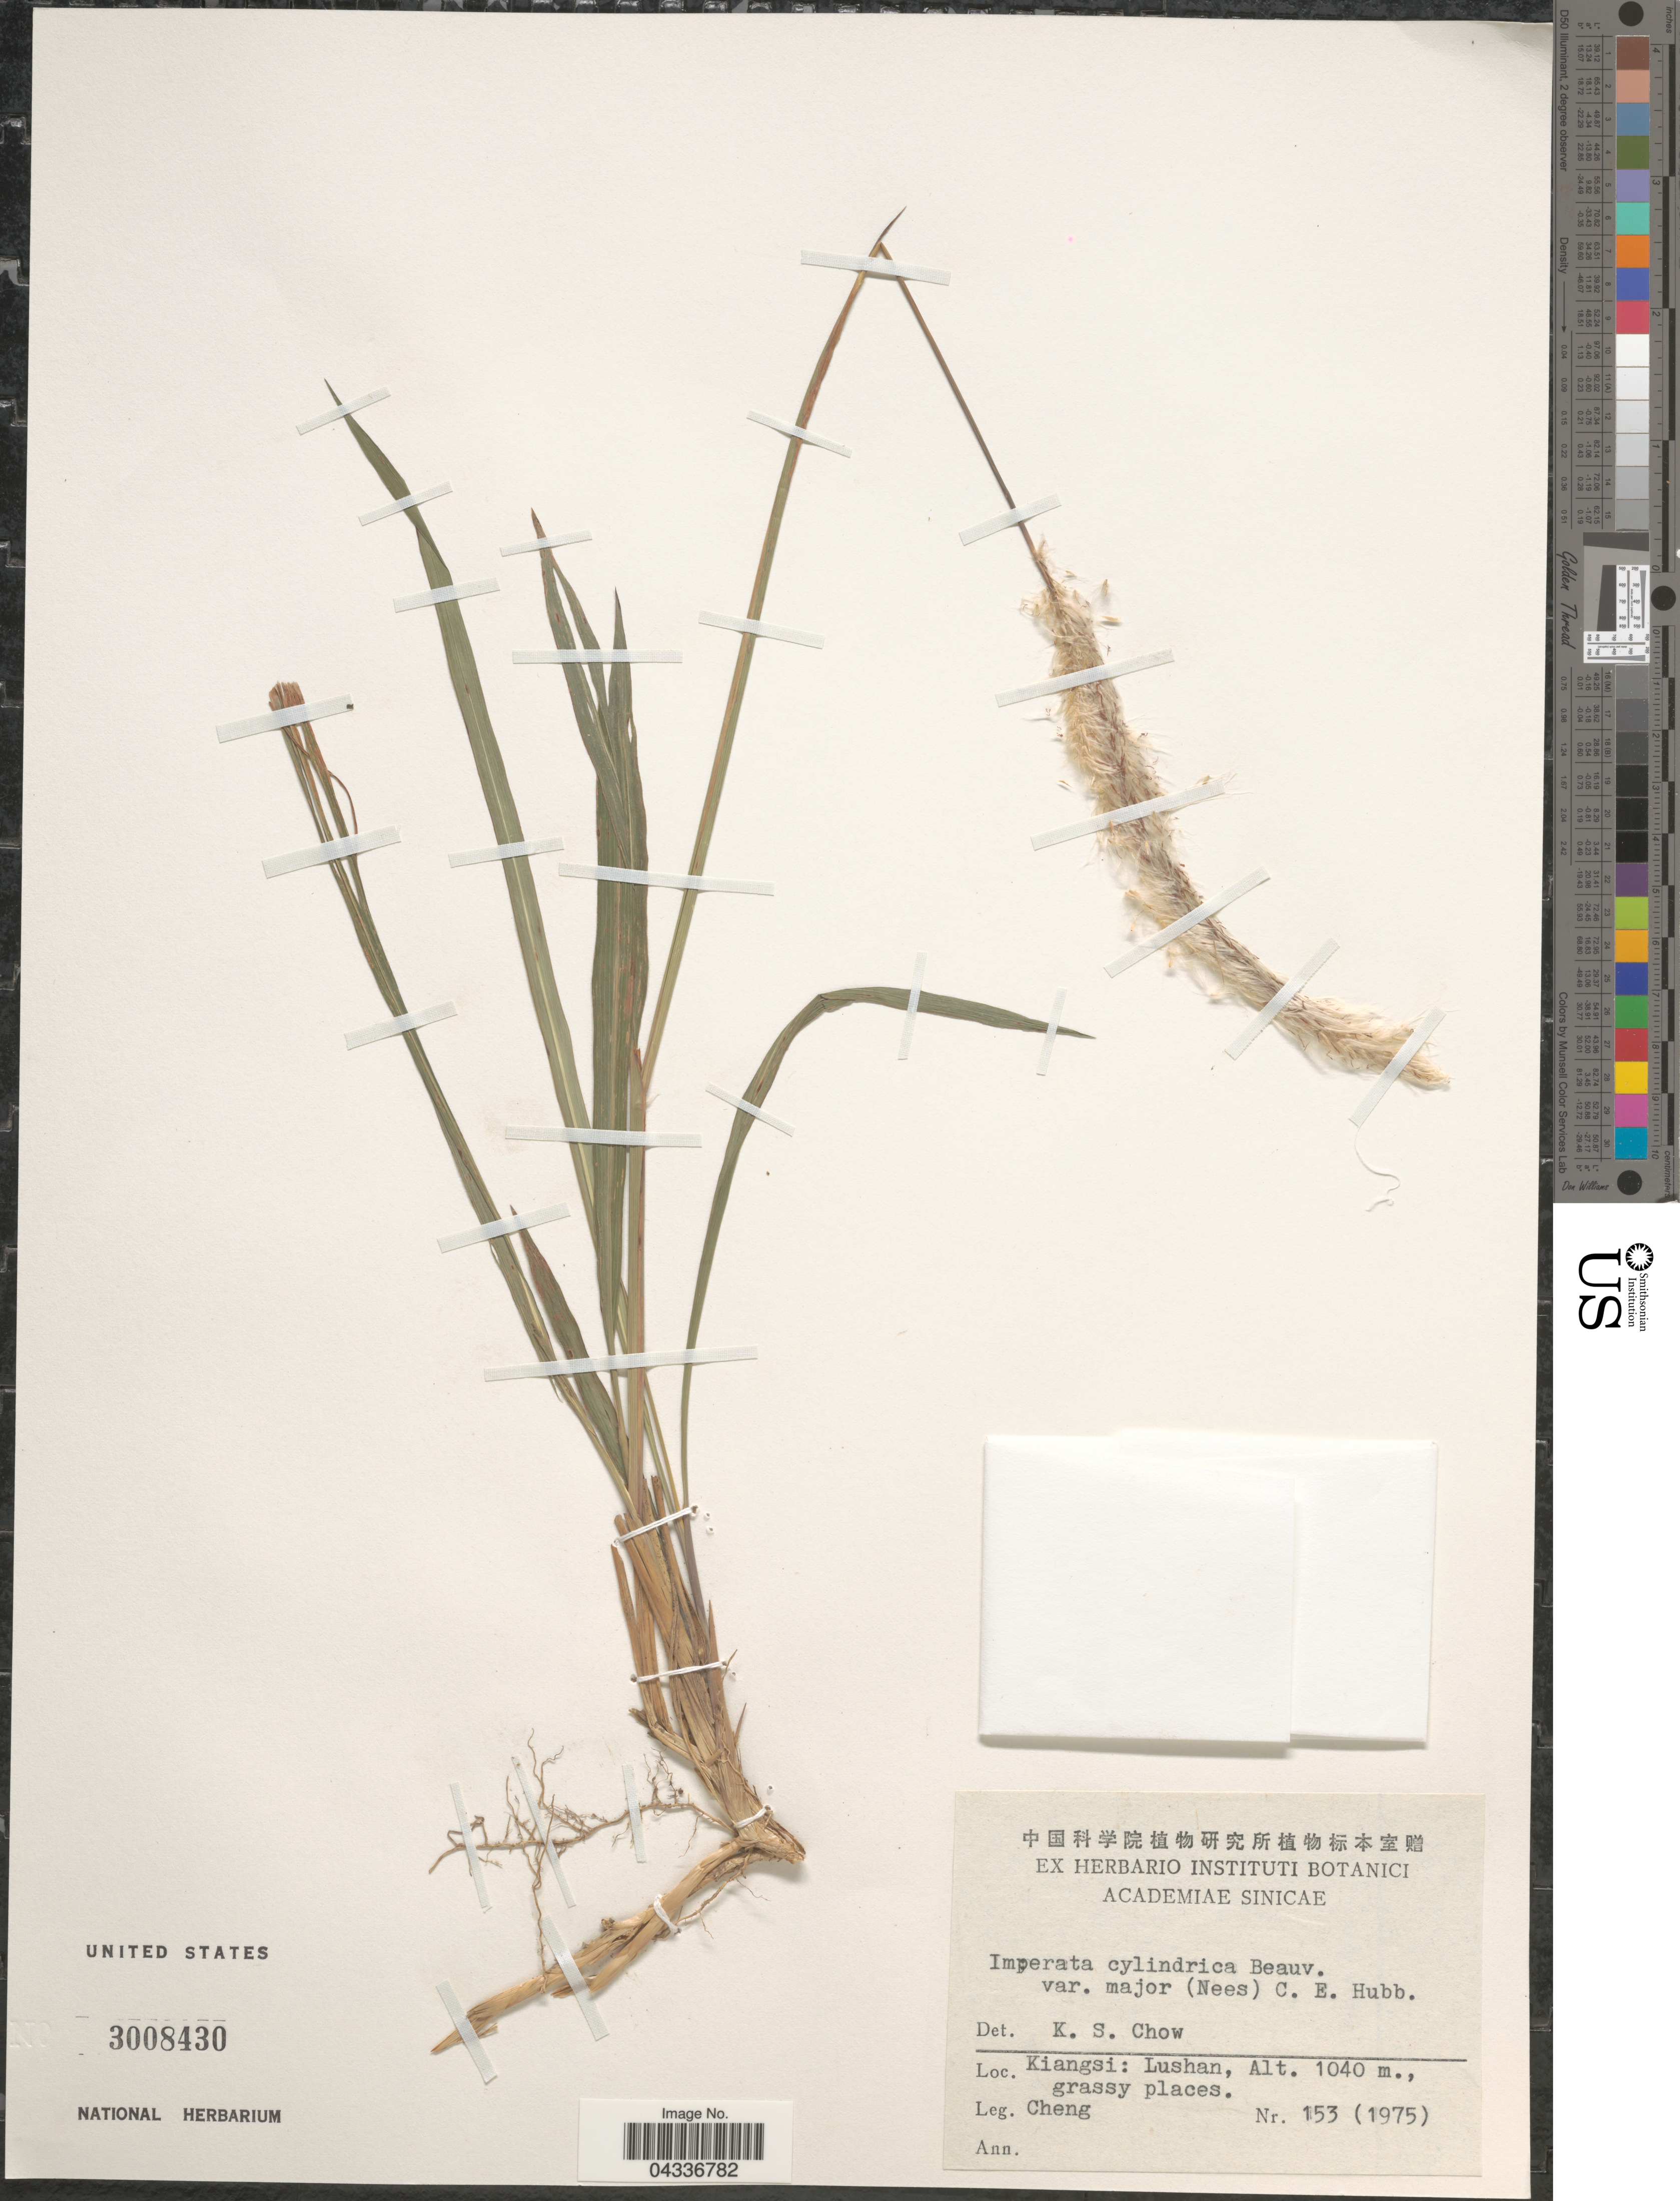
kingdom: Plantae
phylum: Tracheophyta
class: Liliopsida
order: Poales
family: Poaceae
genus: Imperata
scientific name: Imperata cylindrica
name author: (L.) P. Beauv.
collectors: -. Cheng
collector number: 153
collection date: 1975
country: China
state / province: Jiangxi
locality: Kiangsi: Lushan.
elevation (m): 1040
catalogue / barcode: US 3008430